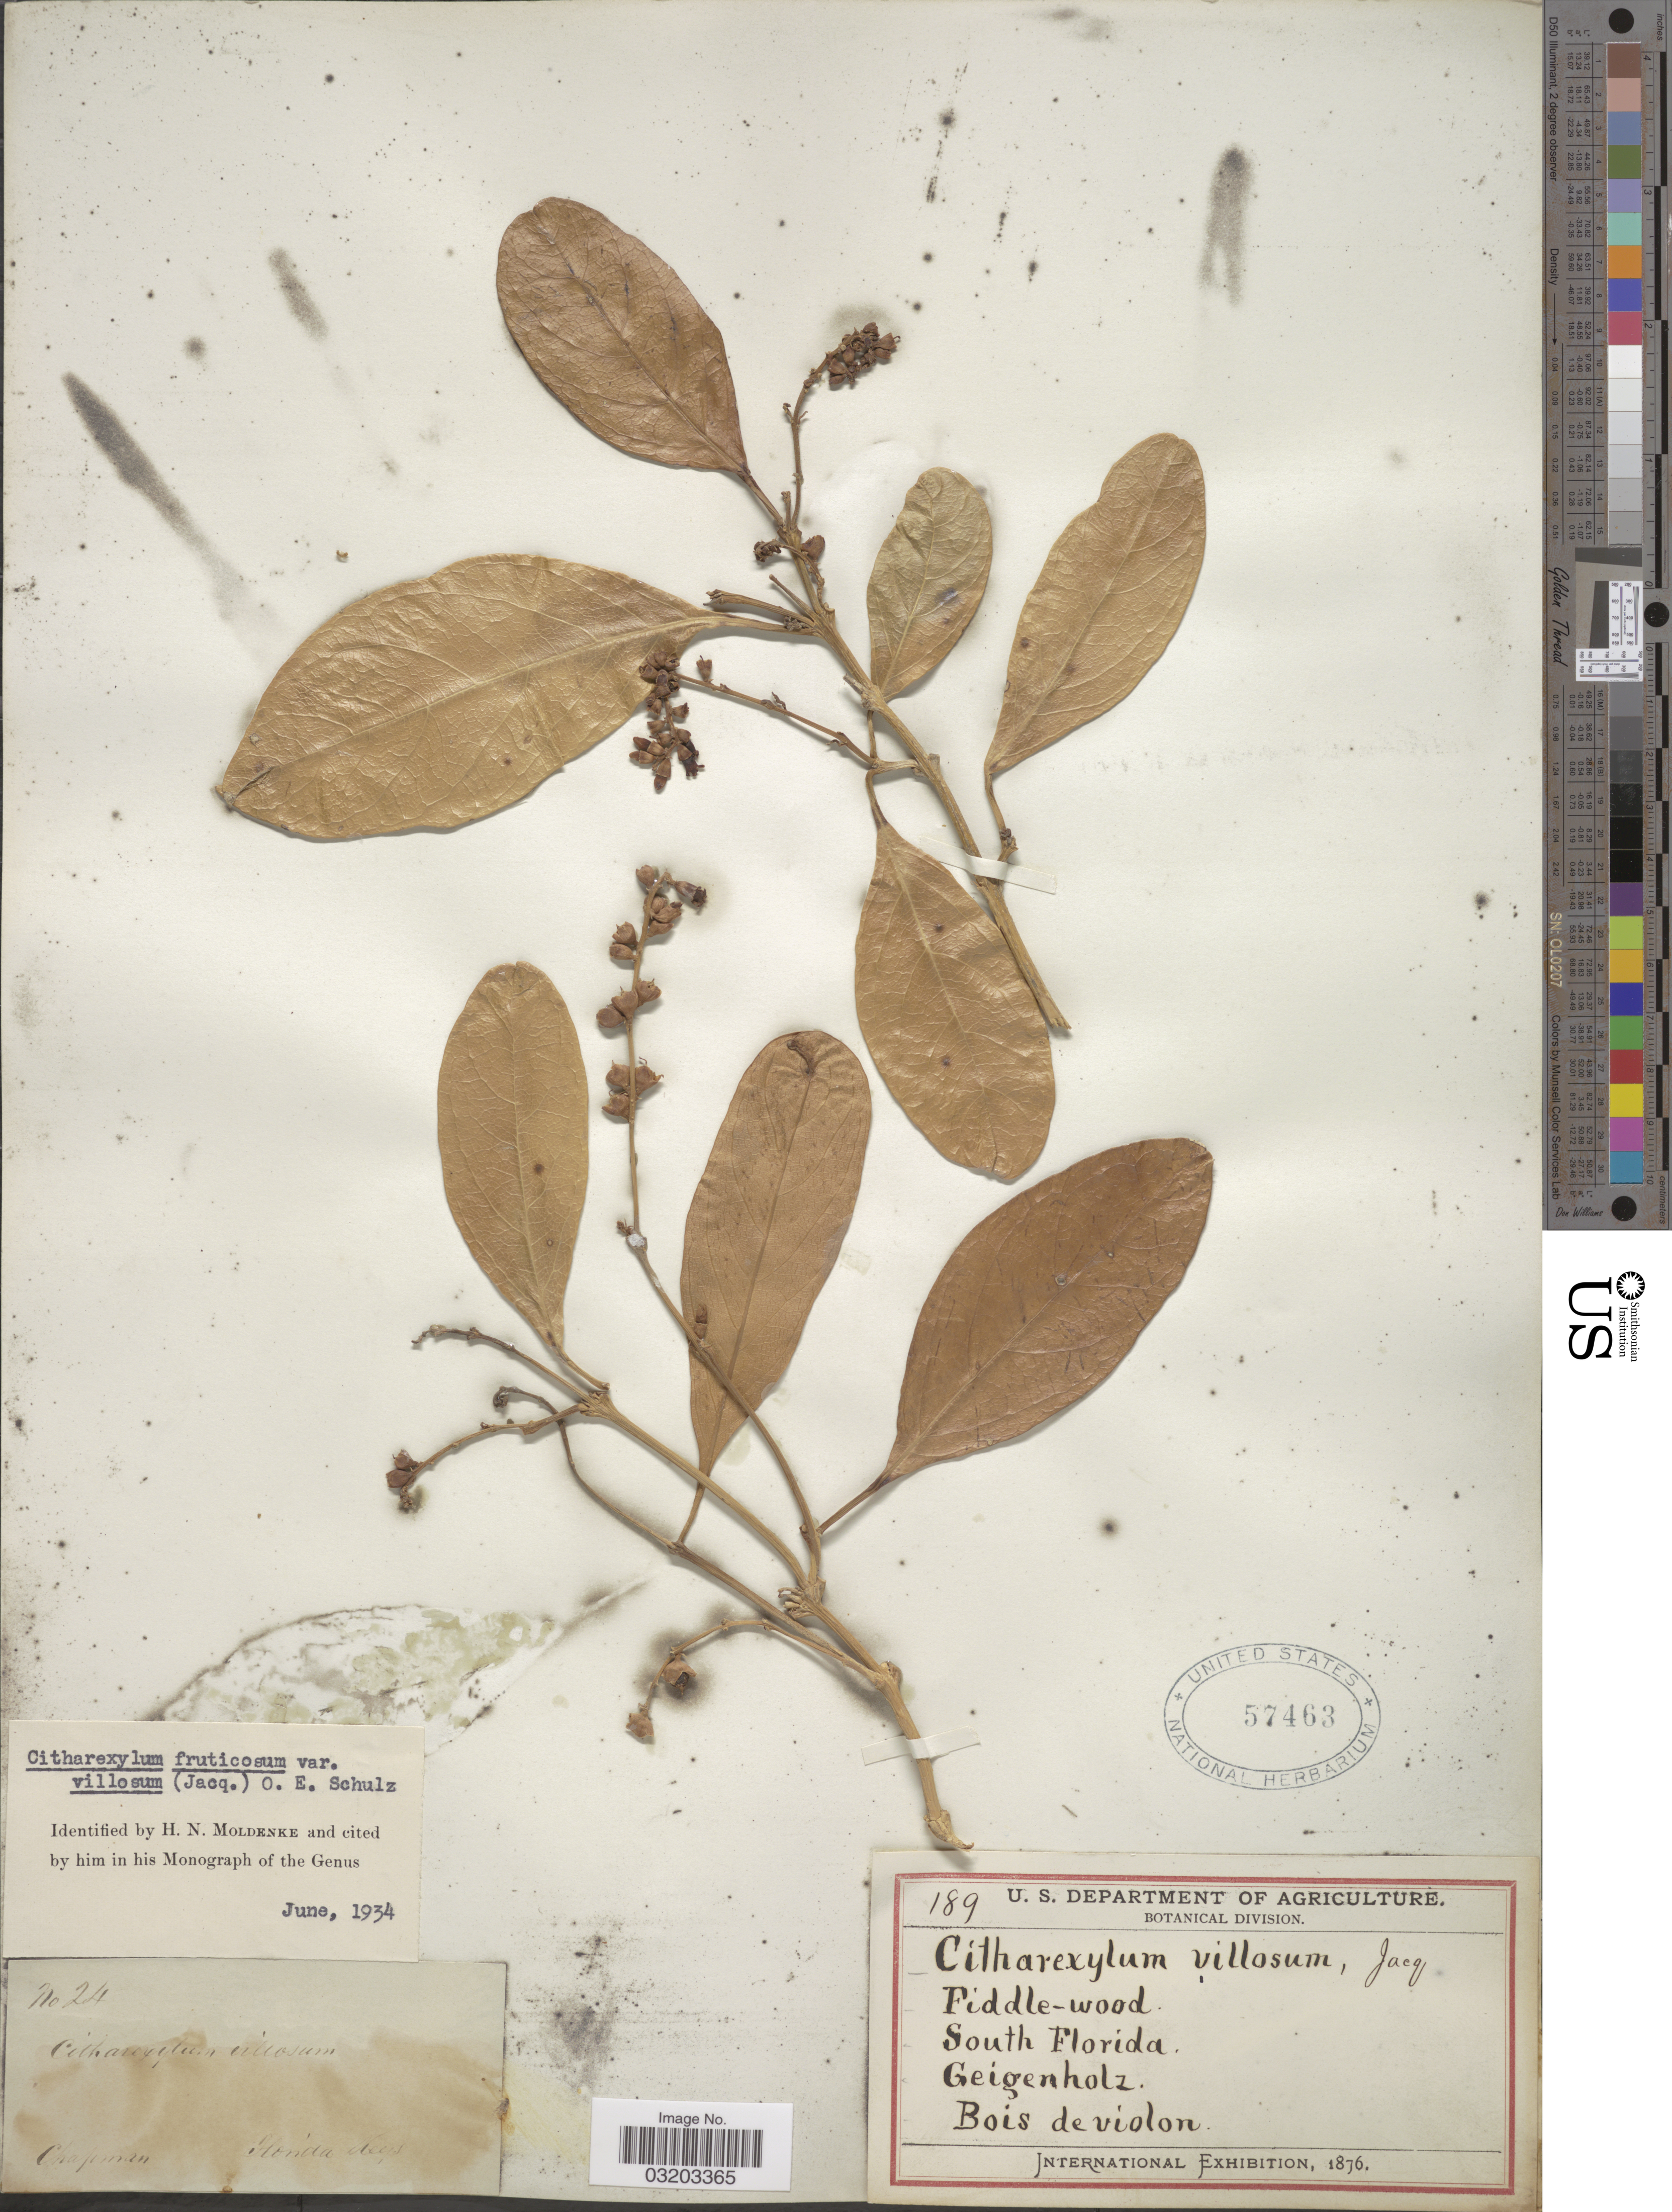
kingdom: Plantae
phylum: Tracheophyta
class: Magnoliopsida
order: Lamiales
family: Verbenaceae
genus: Citharexylum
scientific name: Citharexylum fruticosum var. villosum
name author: (Jacq.) O.E. Schulz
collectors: A. Chapman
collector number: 24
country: United States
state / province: Florida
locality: Florida Keys.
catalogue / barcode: US 57463